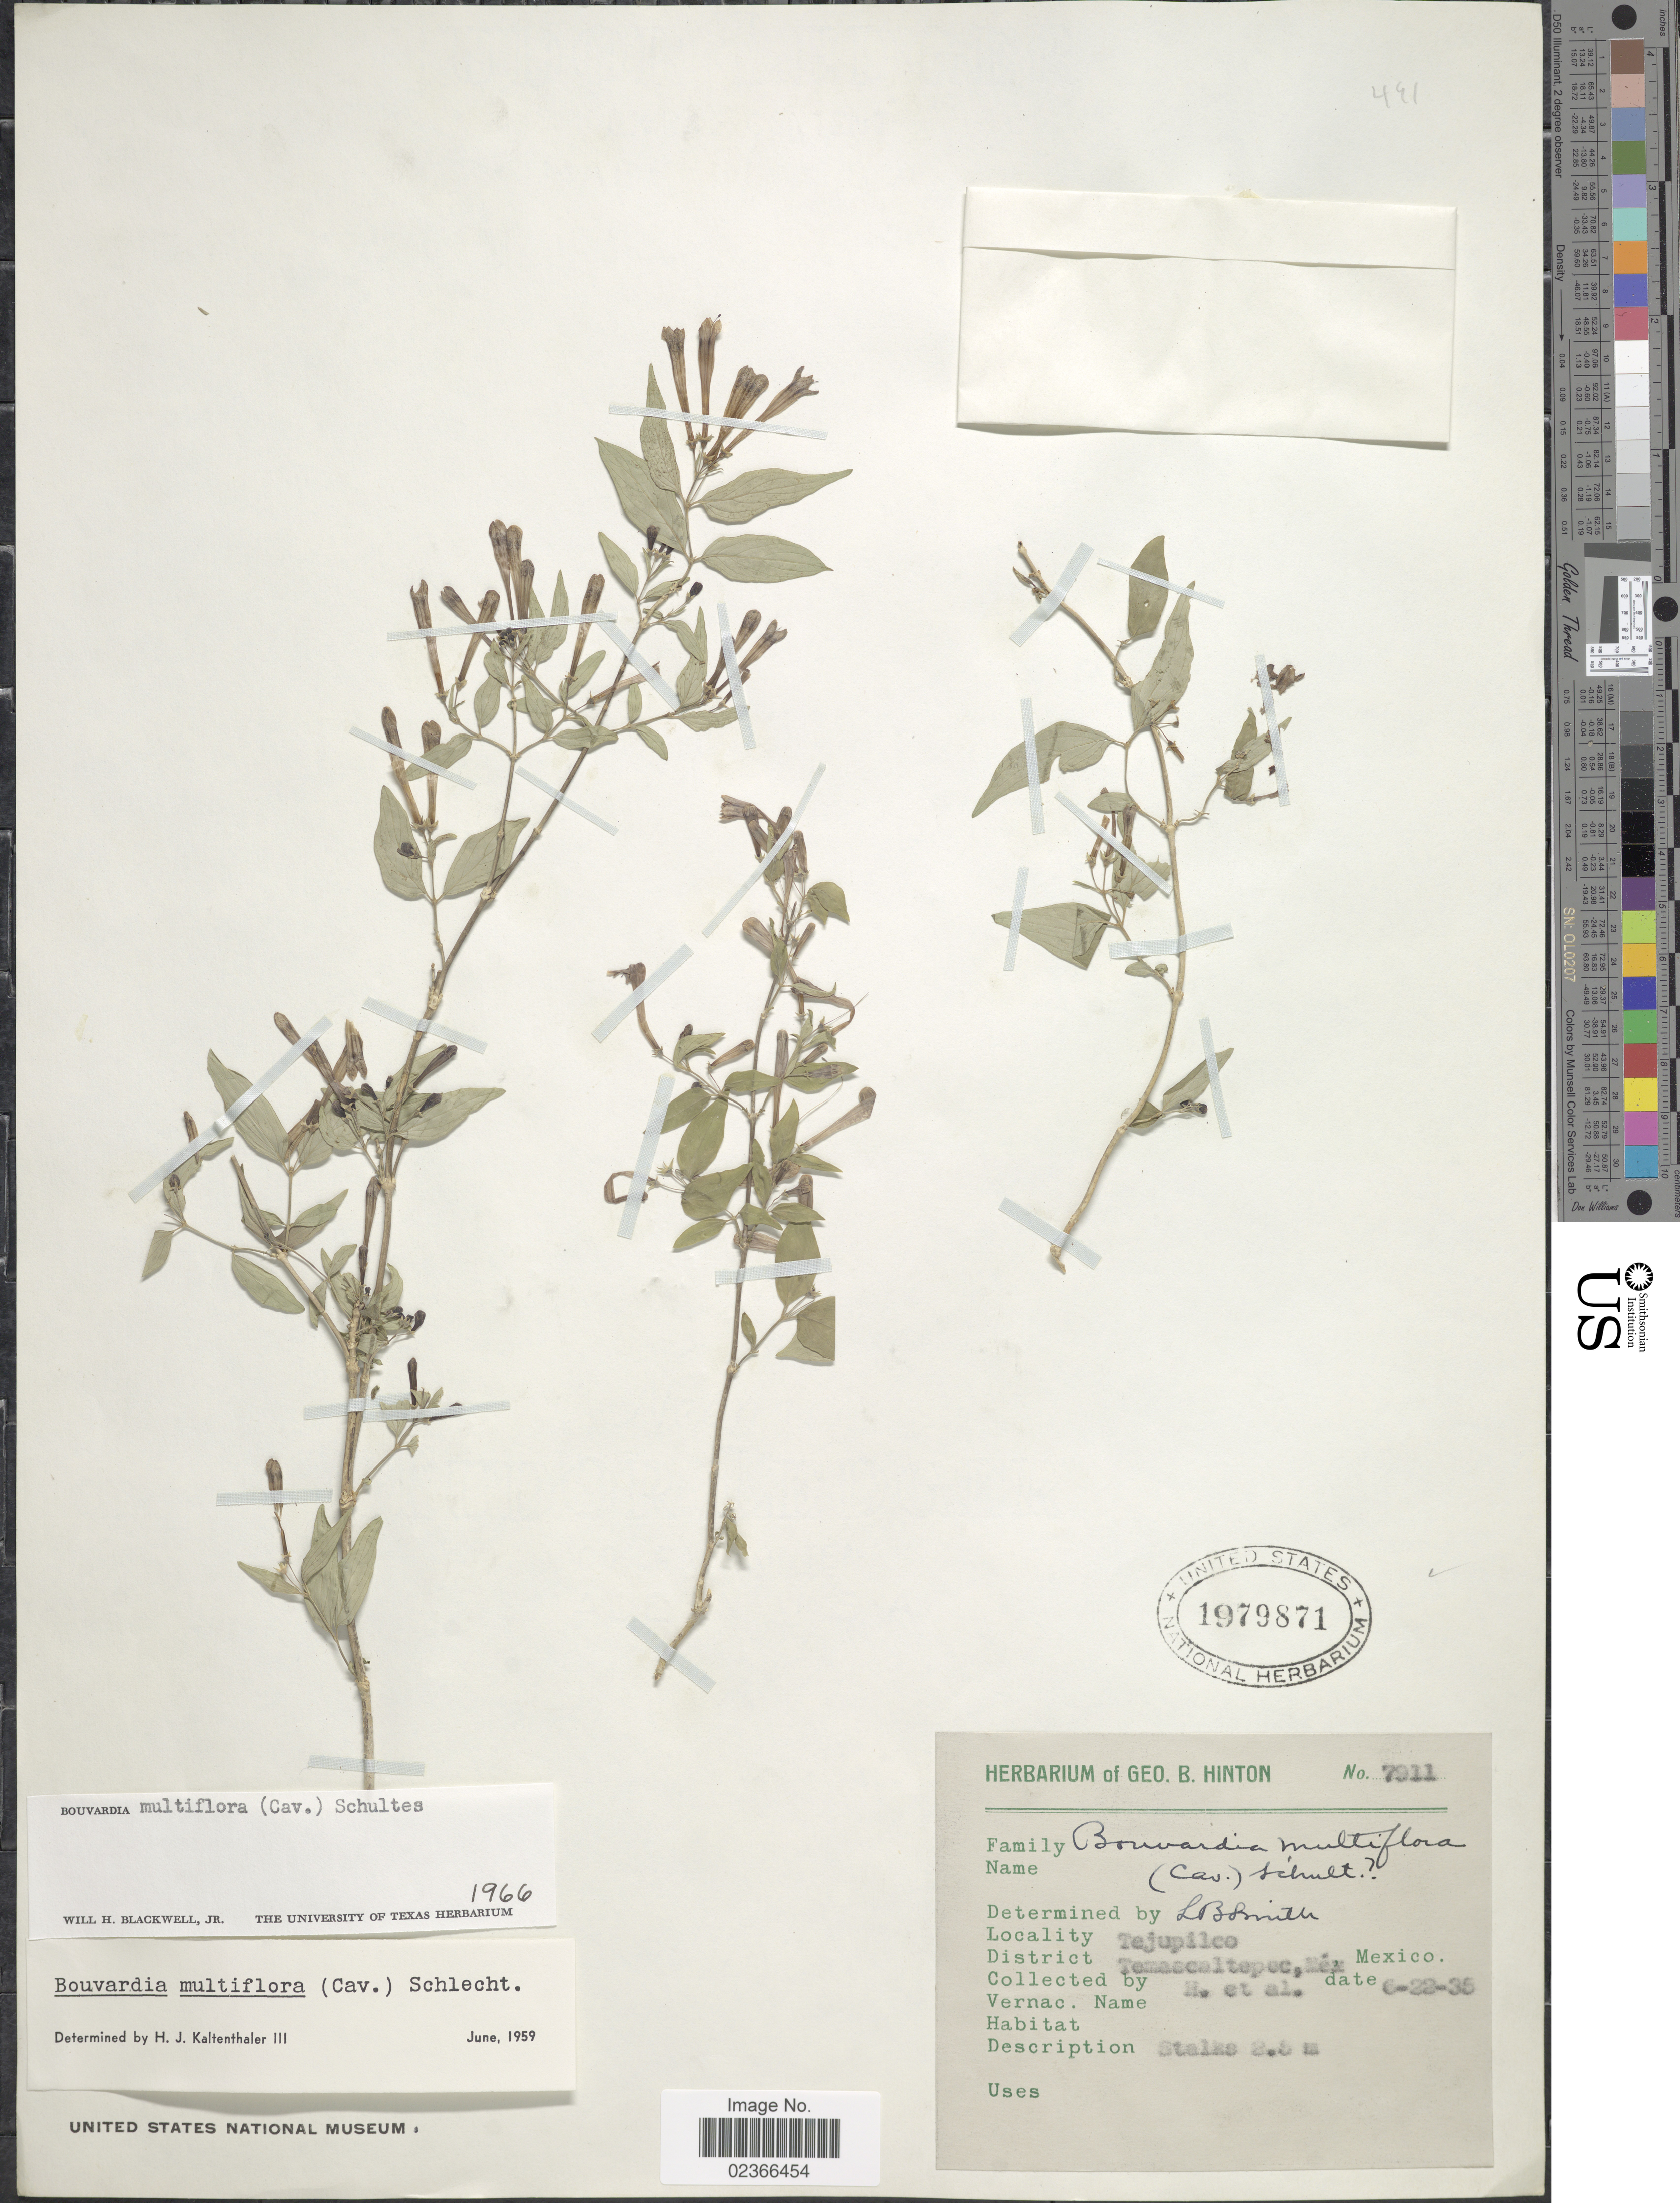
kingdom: Plantae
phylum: Tracheophyta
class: Magnoliopsida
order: Gentianales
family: Rubiaceae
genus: Bouvardia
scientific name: Bouvardia multiflora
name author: (Cav.) Schult.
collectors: G. B. Hinton & et al.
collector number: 7911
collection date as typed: Transcribed d/m/y: 22/6/35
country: Mexico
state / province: México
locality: Tejupilco, District Temscaltepec, Mex.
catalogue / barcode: US 1979871